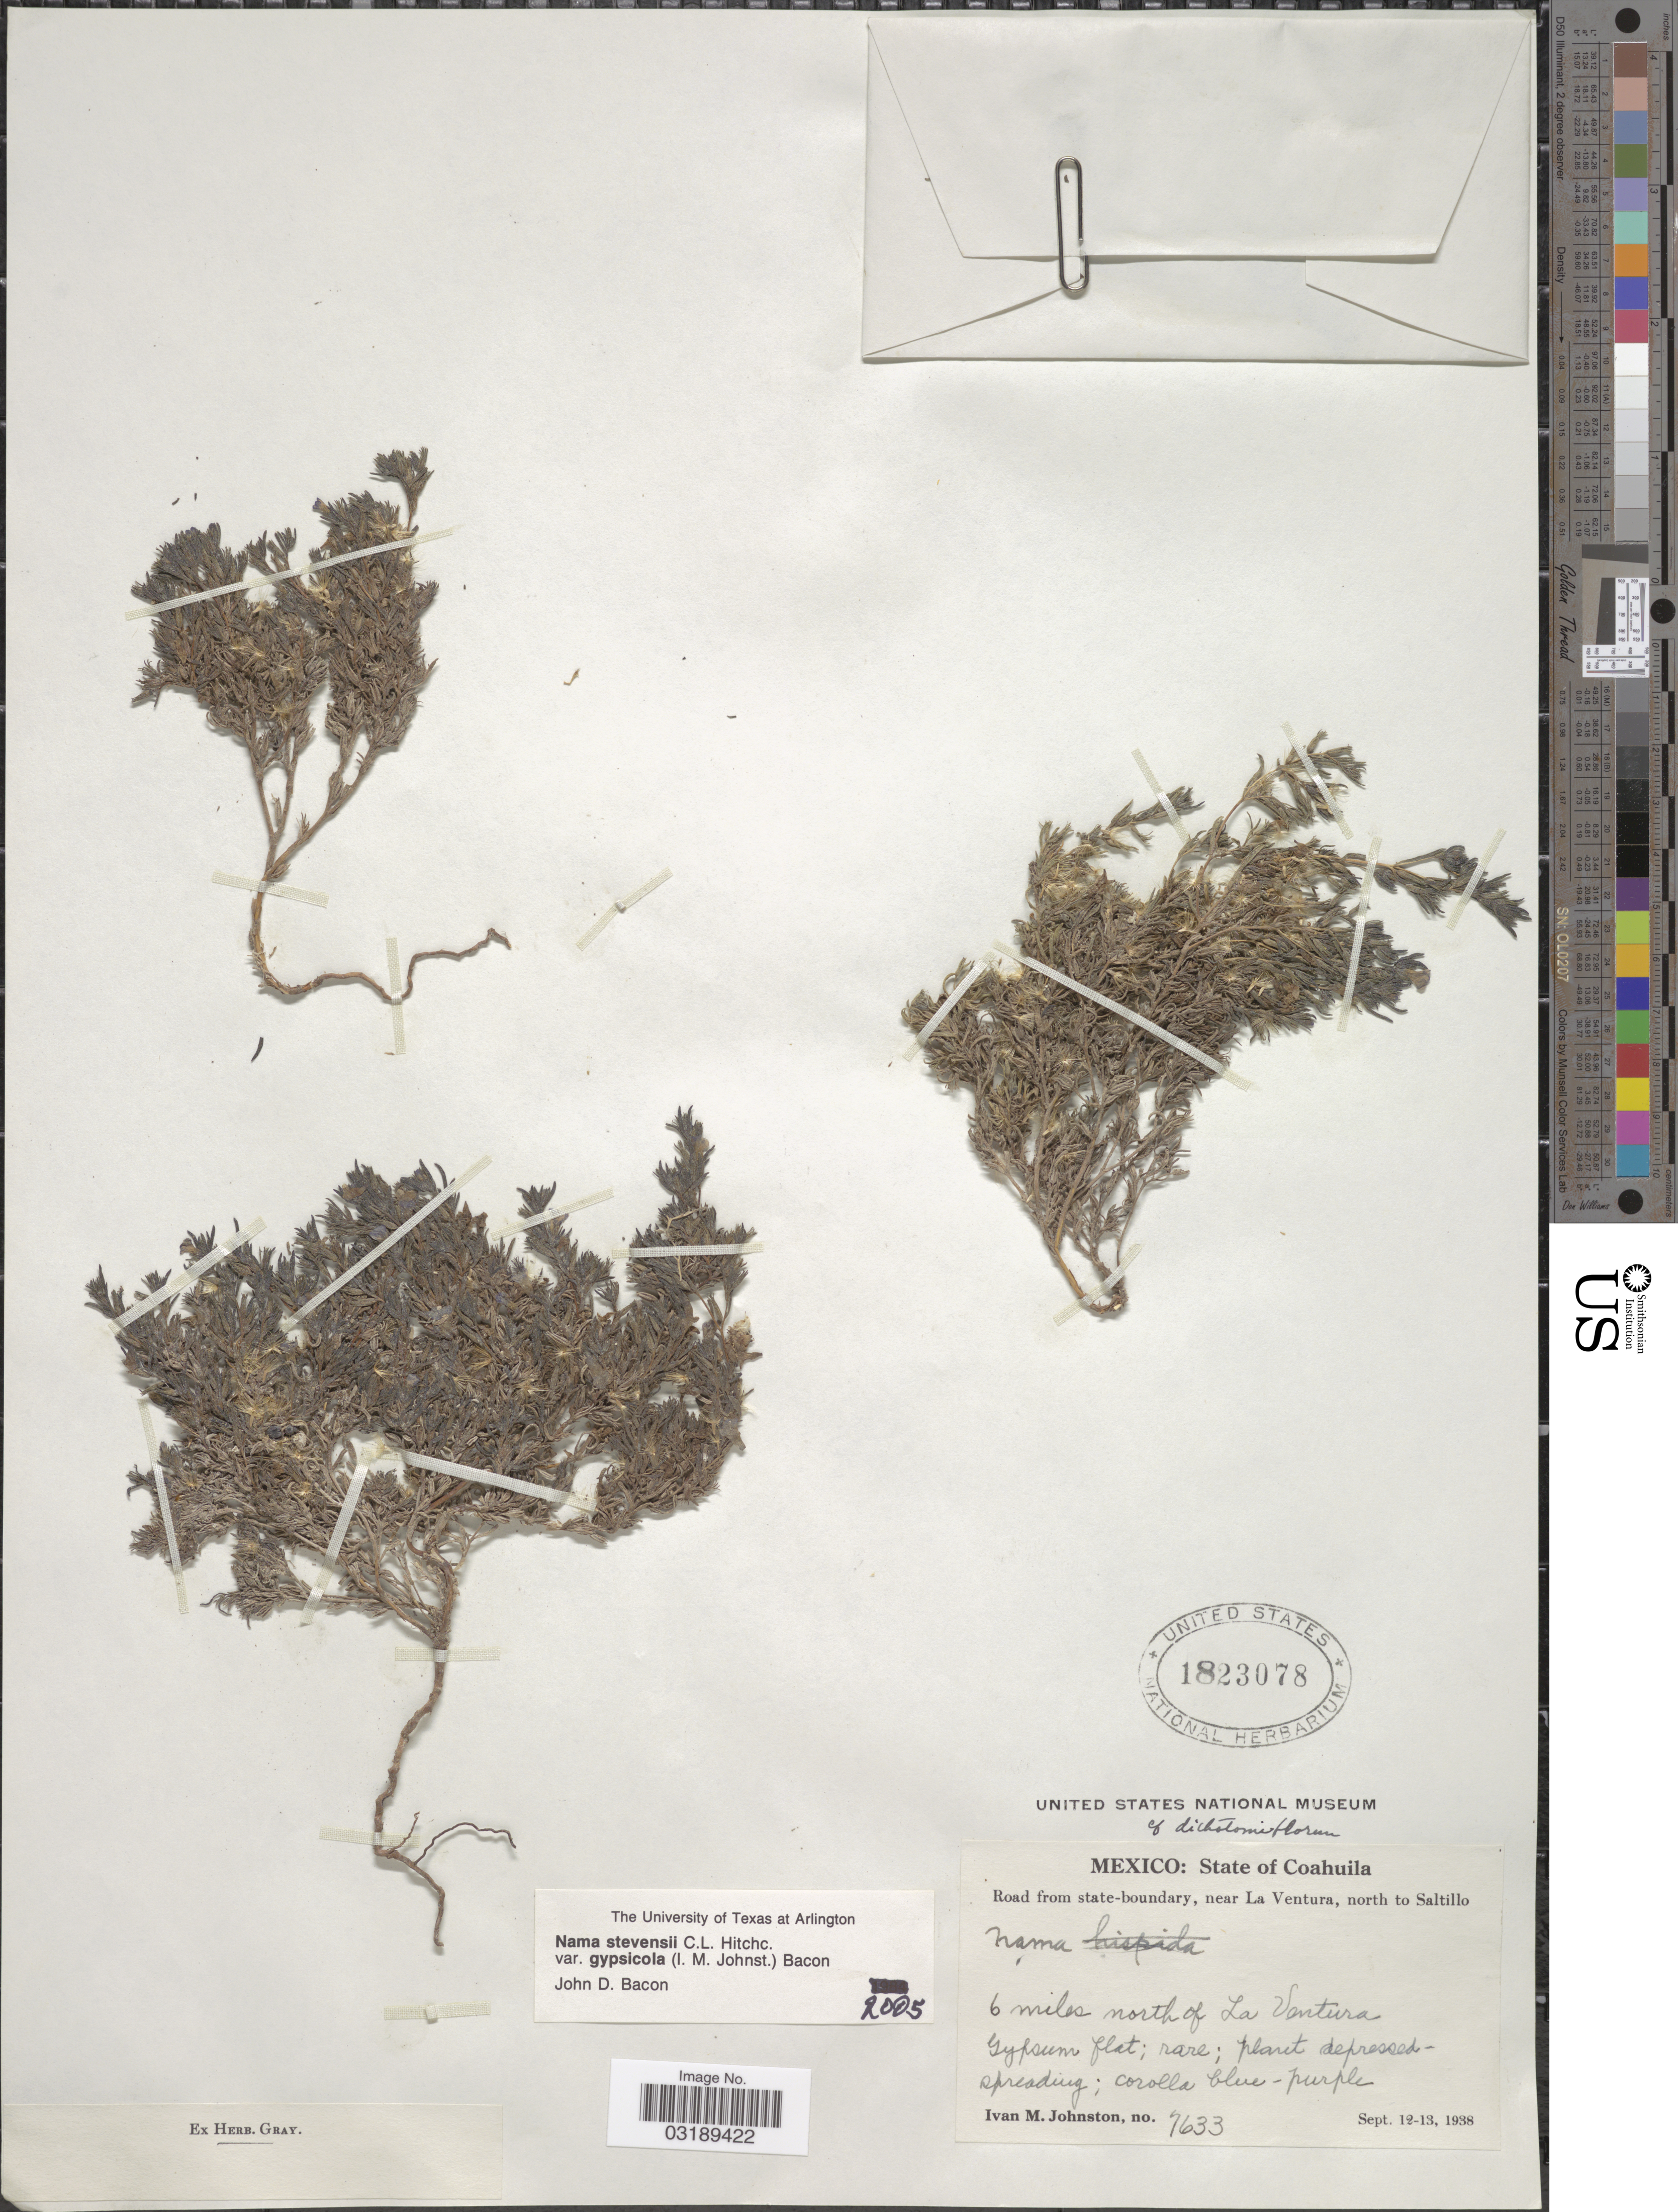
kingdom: Plantae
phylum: Tracheophyta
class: Magnoliopsida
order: Boraginales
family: Namaceae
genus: Nama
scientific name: Nama stevensii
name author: C.L. Hitchc.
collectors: I.M. Johnston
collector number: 7633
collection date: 1938-09-12/1938-09-13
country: Mexico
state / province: Coahuila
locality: Road from state-boundary, near La Ventura, north to Saltillo, 6 miles north of La Ventura.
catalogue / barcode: US 1823078